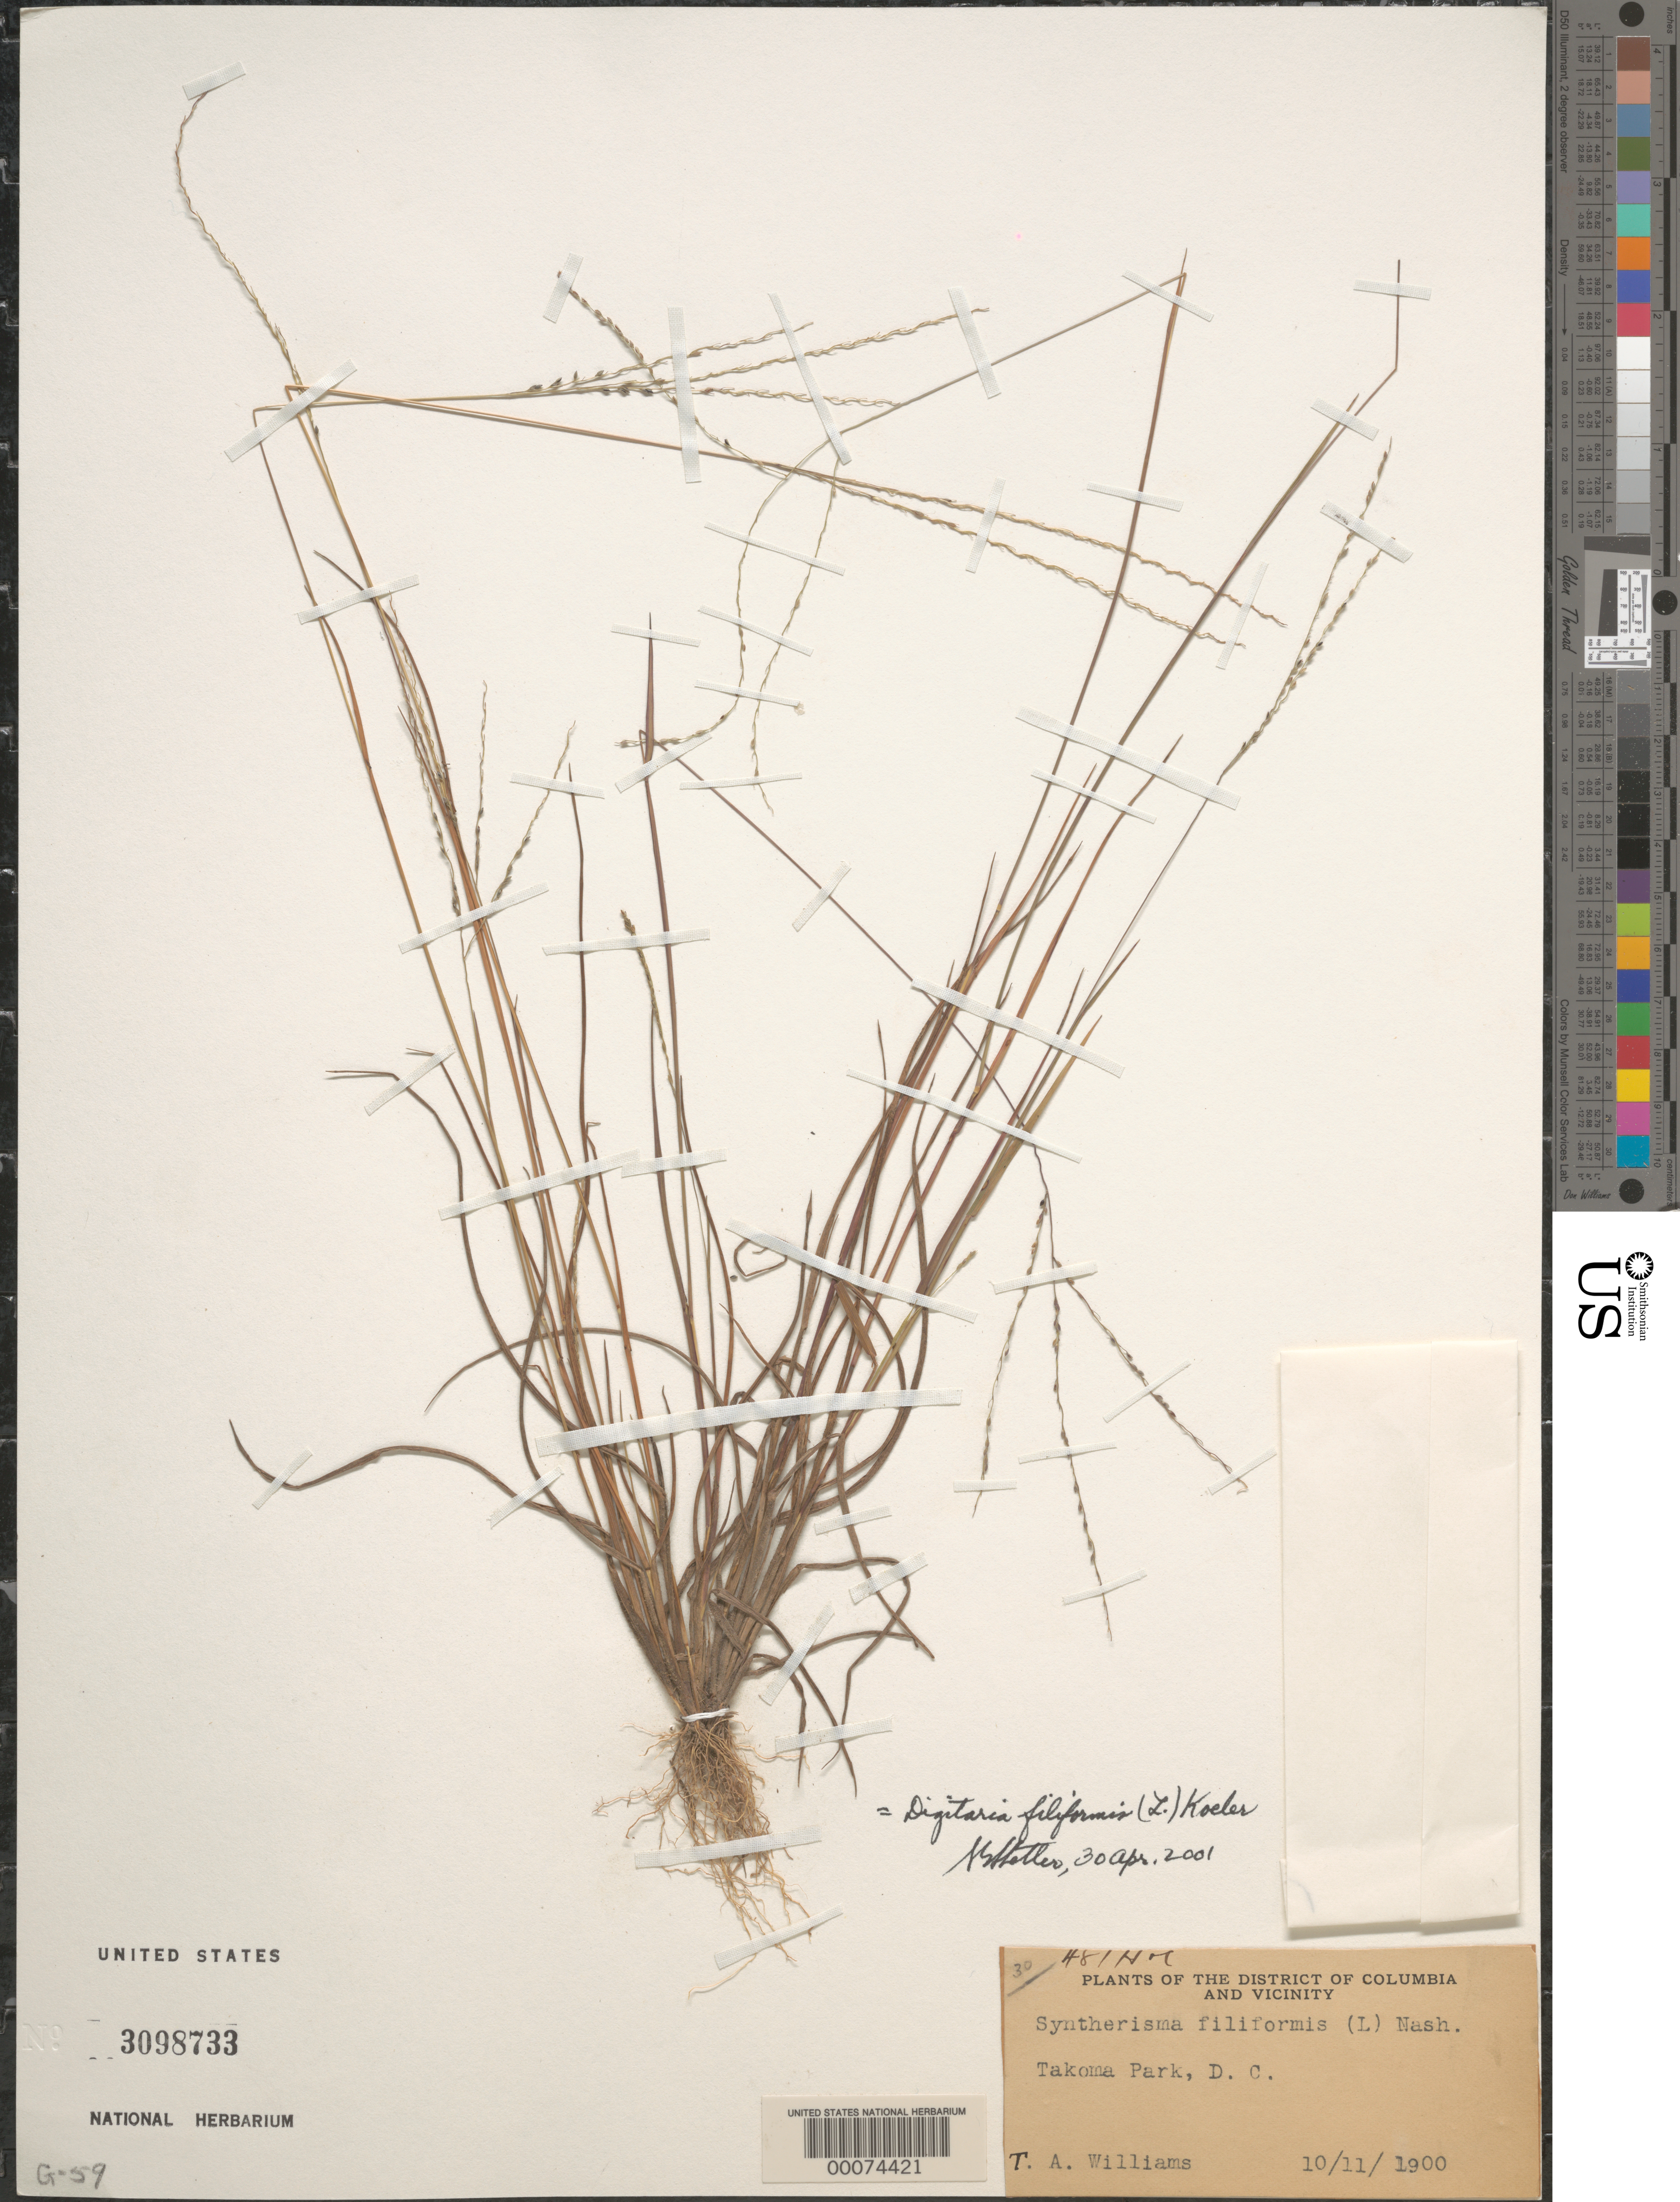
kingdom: Plantae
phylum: Tracheophyta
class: Liliopsida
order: Poales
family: Poaceae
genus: Digitaria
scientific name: Digitaria filiformis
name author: (L.) Koeler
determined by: Shetler, Stanwyn G., (US), NMNH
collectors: T. A. Williams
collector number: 481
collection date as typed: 10 Nov 1900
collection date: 1900-11-10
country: United States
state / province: District of Columbia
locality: Takoma Park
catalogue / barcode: US 3098733